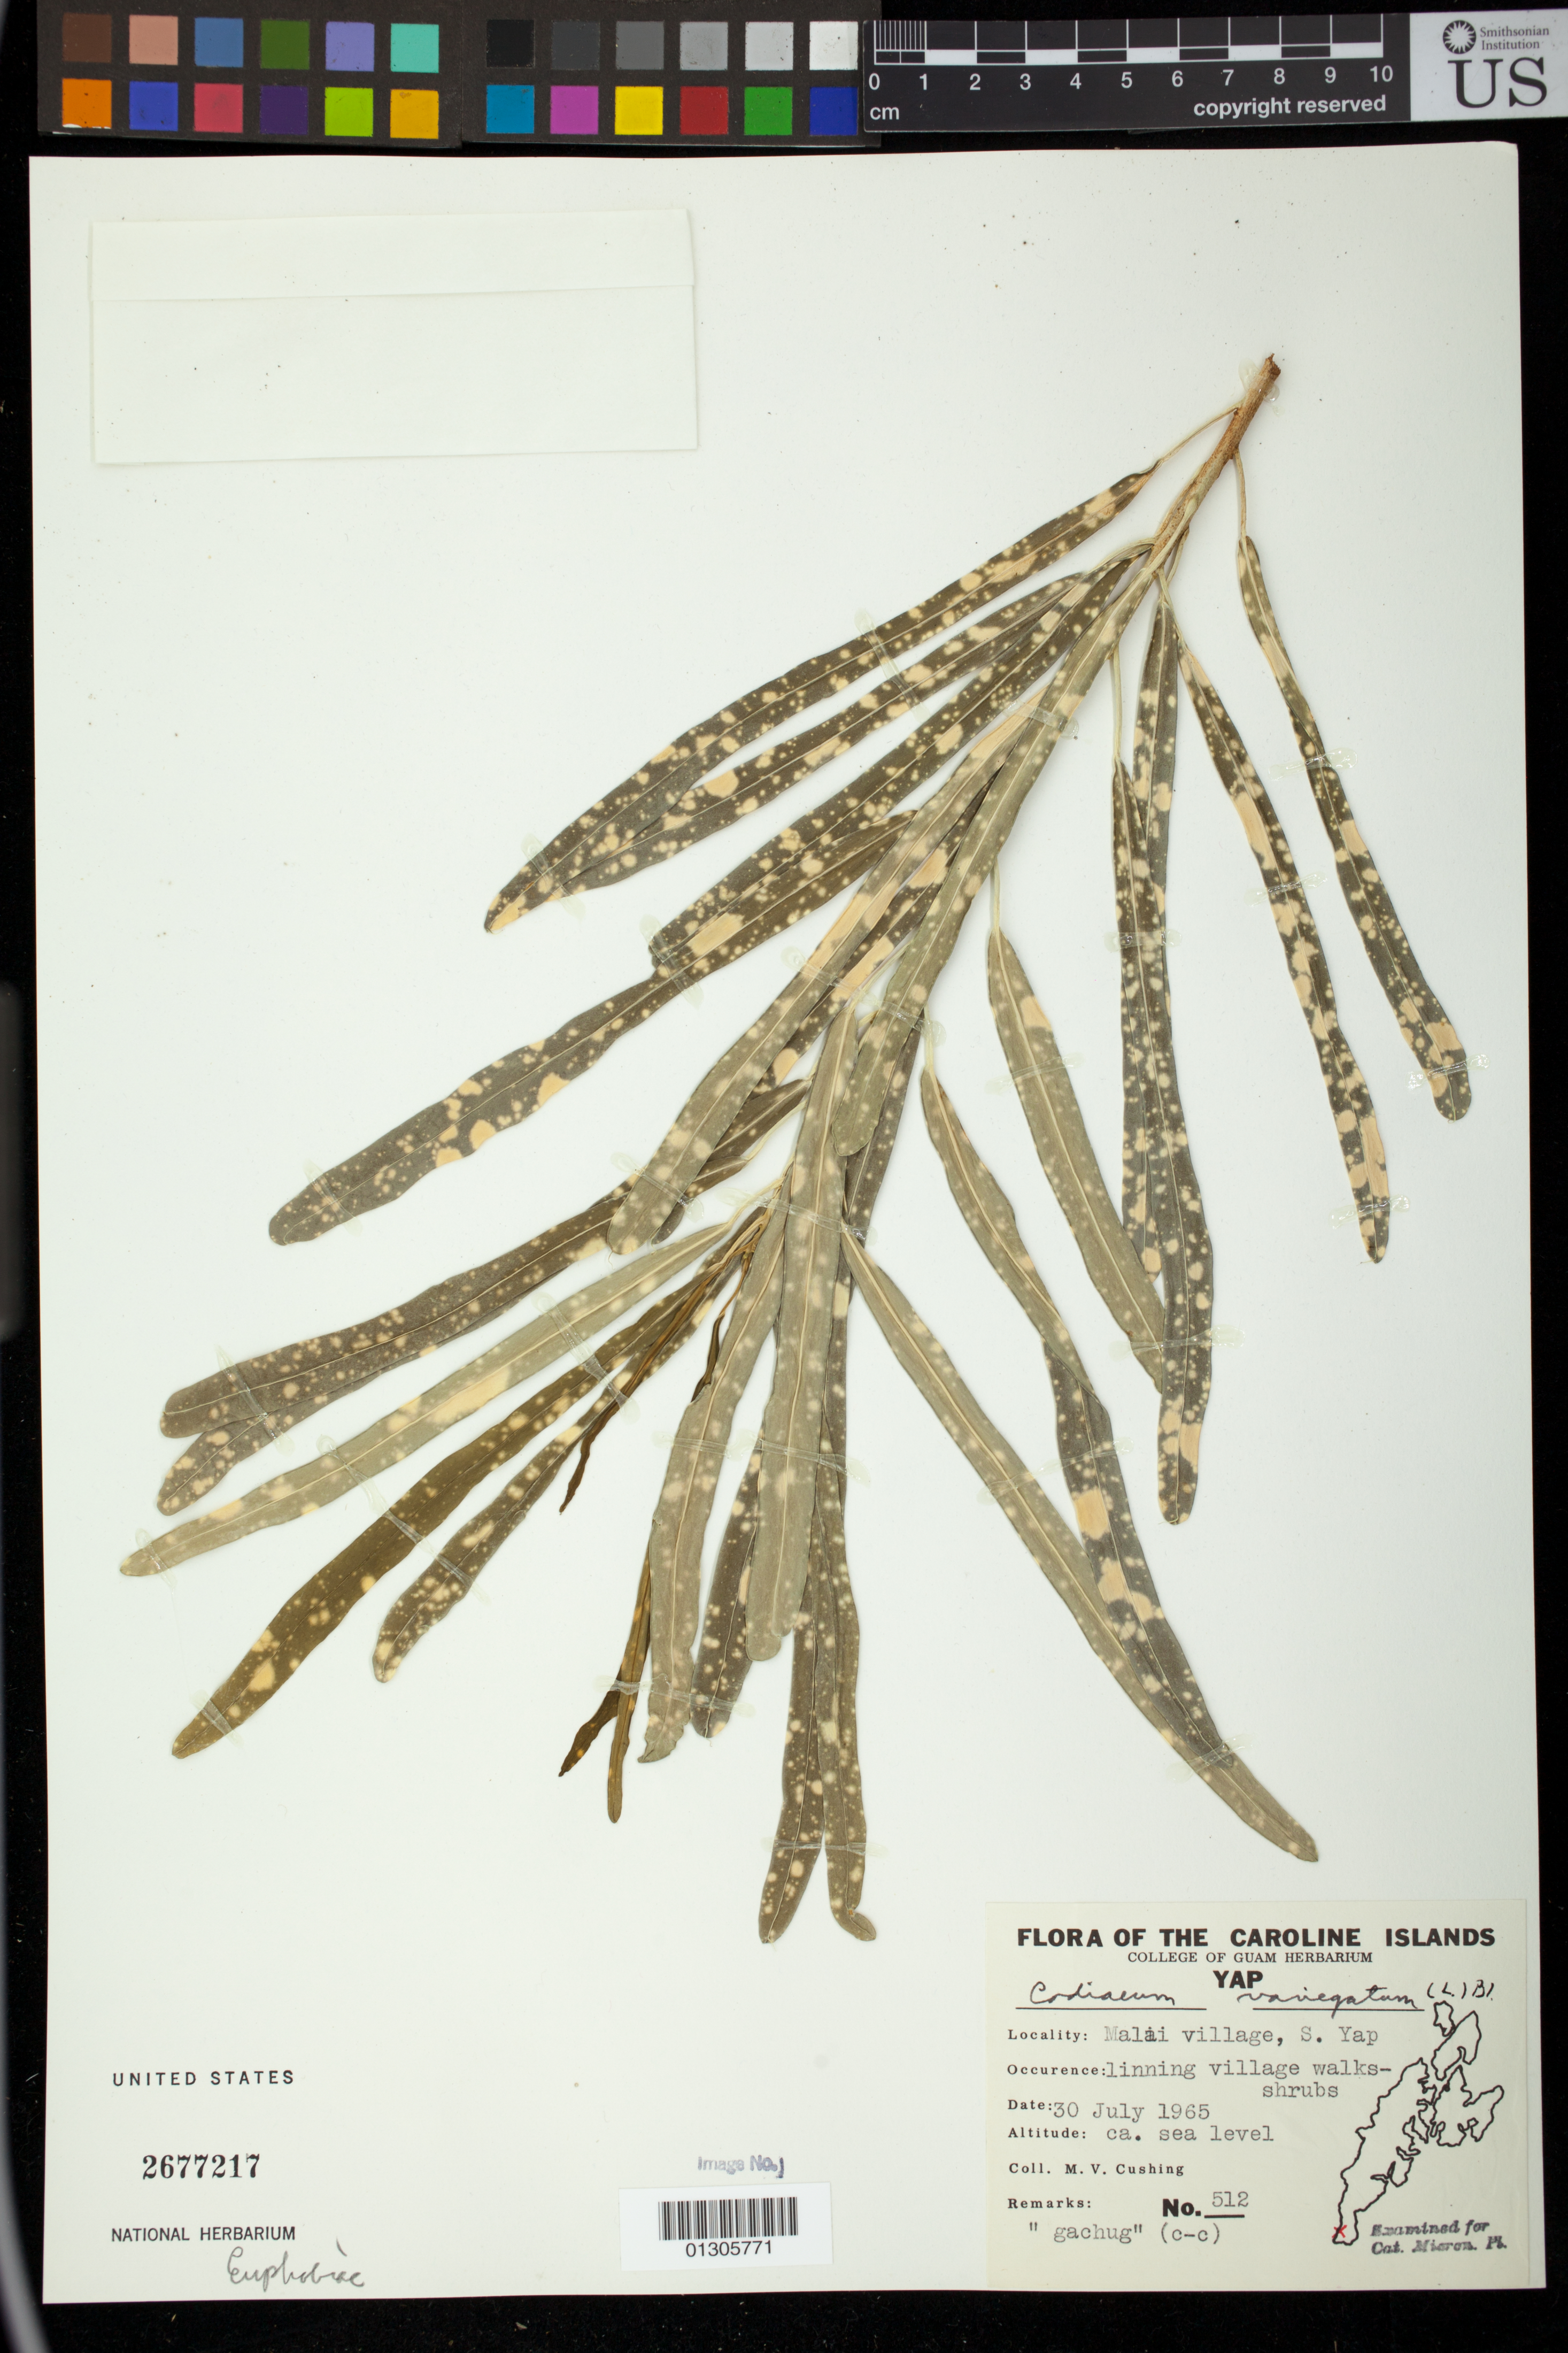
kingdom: Plantae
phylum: Tracheophyta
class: Magnoliopsida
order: Malpighiales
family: Euphorbiaceae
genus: Codiaeum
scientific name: Codiaeum variegatum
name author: (L.) Rumph. ex A. Juss.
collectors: M. V. Cushing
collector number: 512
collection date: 1965-07-30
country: Micronesia, Federated States of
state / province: Yap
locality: Malai village, S. Yap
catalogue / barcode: US 2677217